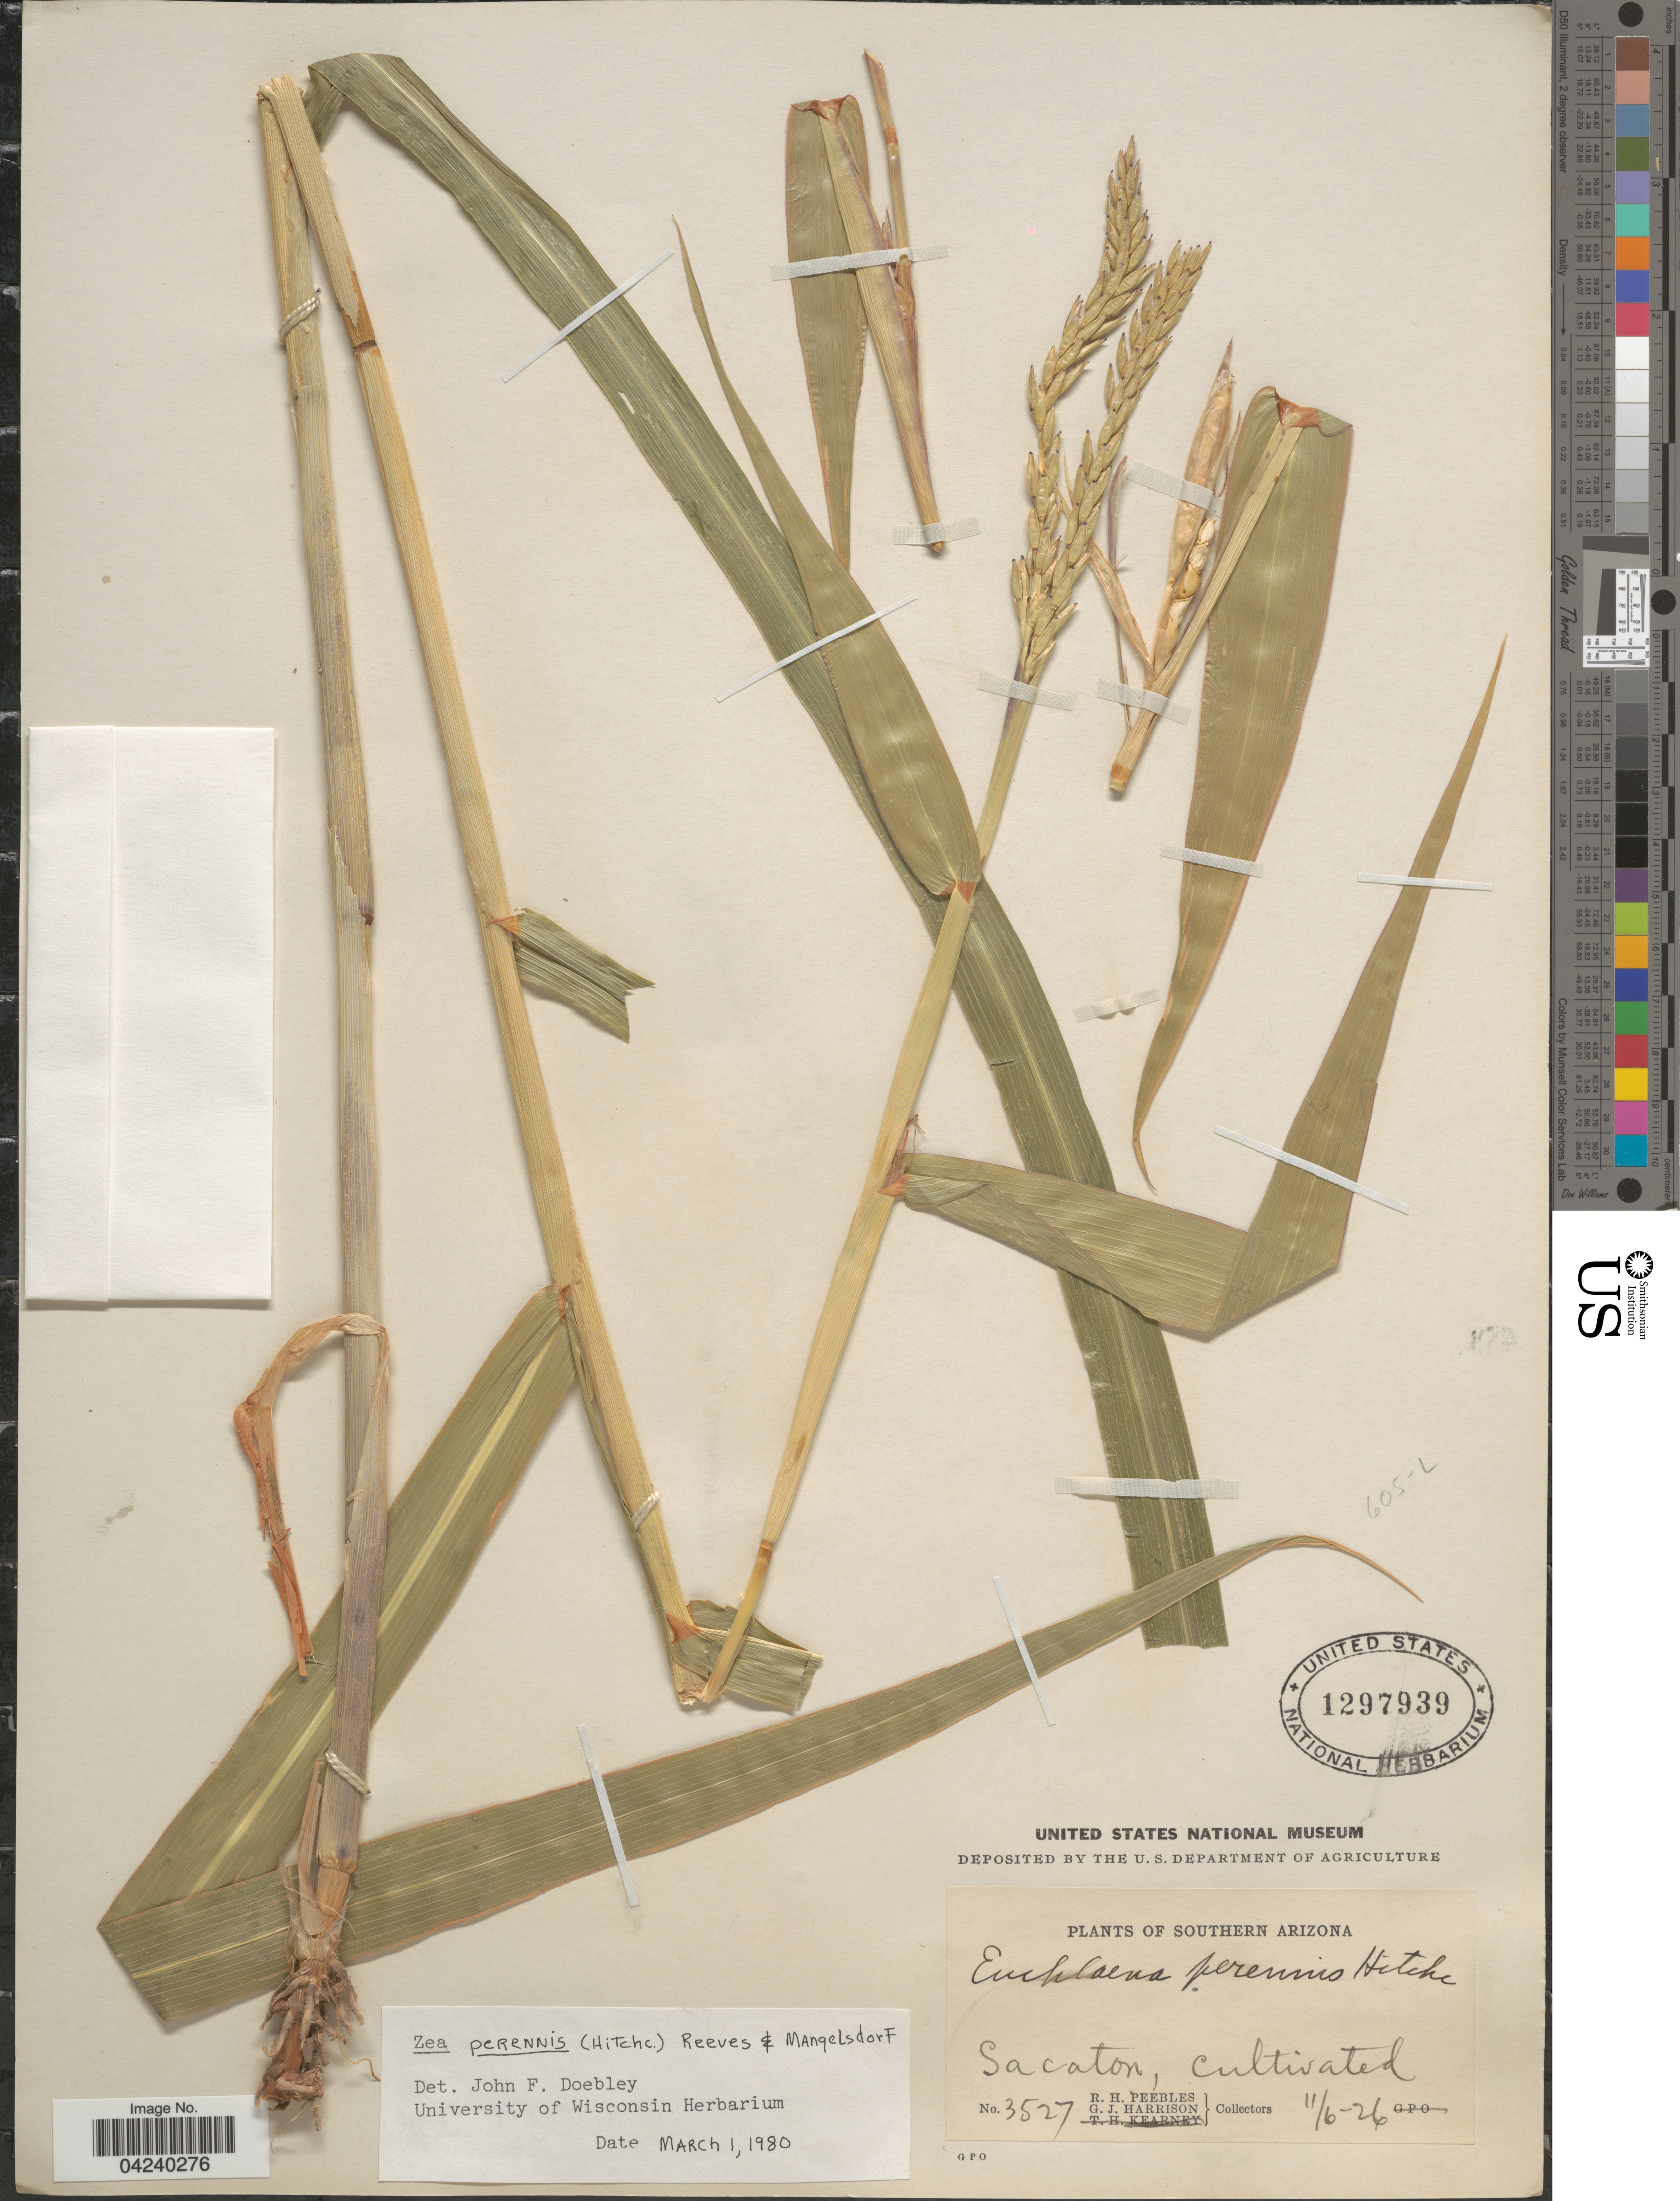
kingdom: Plantae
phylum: Tracheophyta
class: Liliopsida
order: Poales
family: Poaceae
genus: Zea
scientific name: Zea perennis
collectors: R. H. Peebles & G. J. Harrison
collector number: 3527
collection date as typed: Transcribed d/m/y: 6/11/26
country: United States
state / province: Arizona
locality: Southern Arizona. Sacaton.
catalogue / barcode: US 1297939